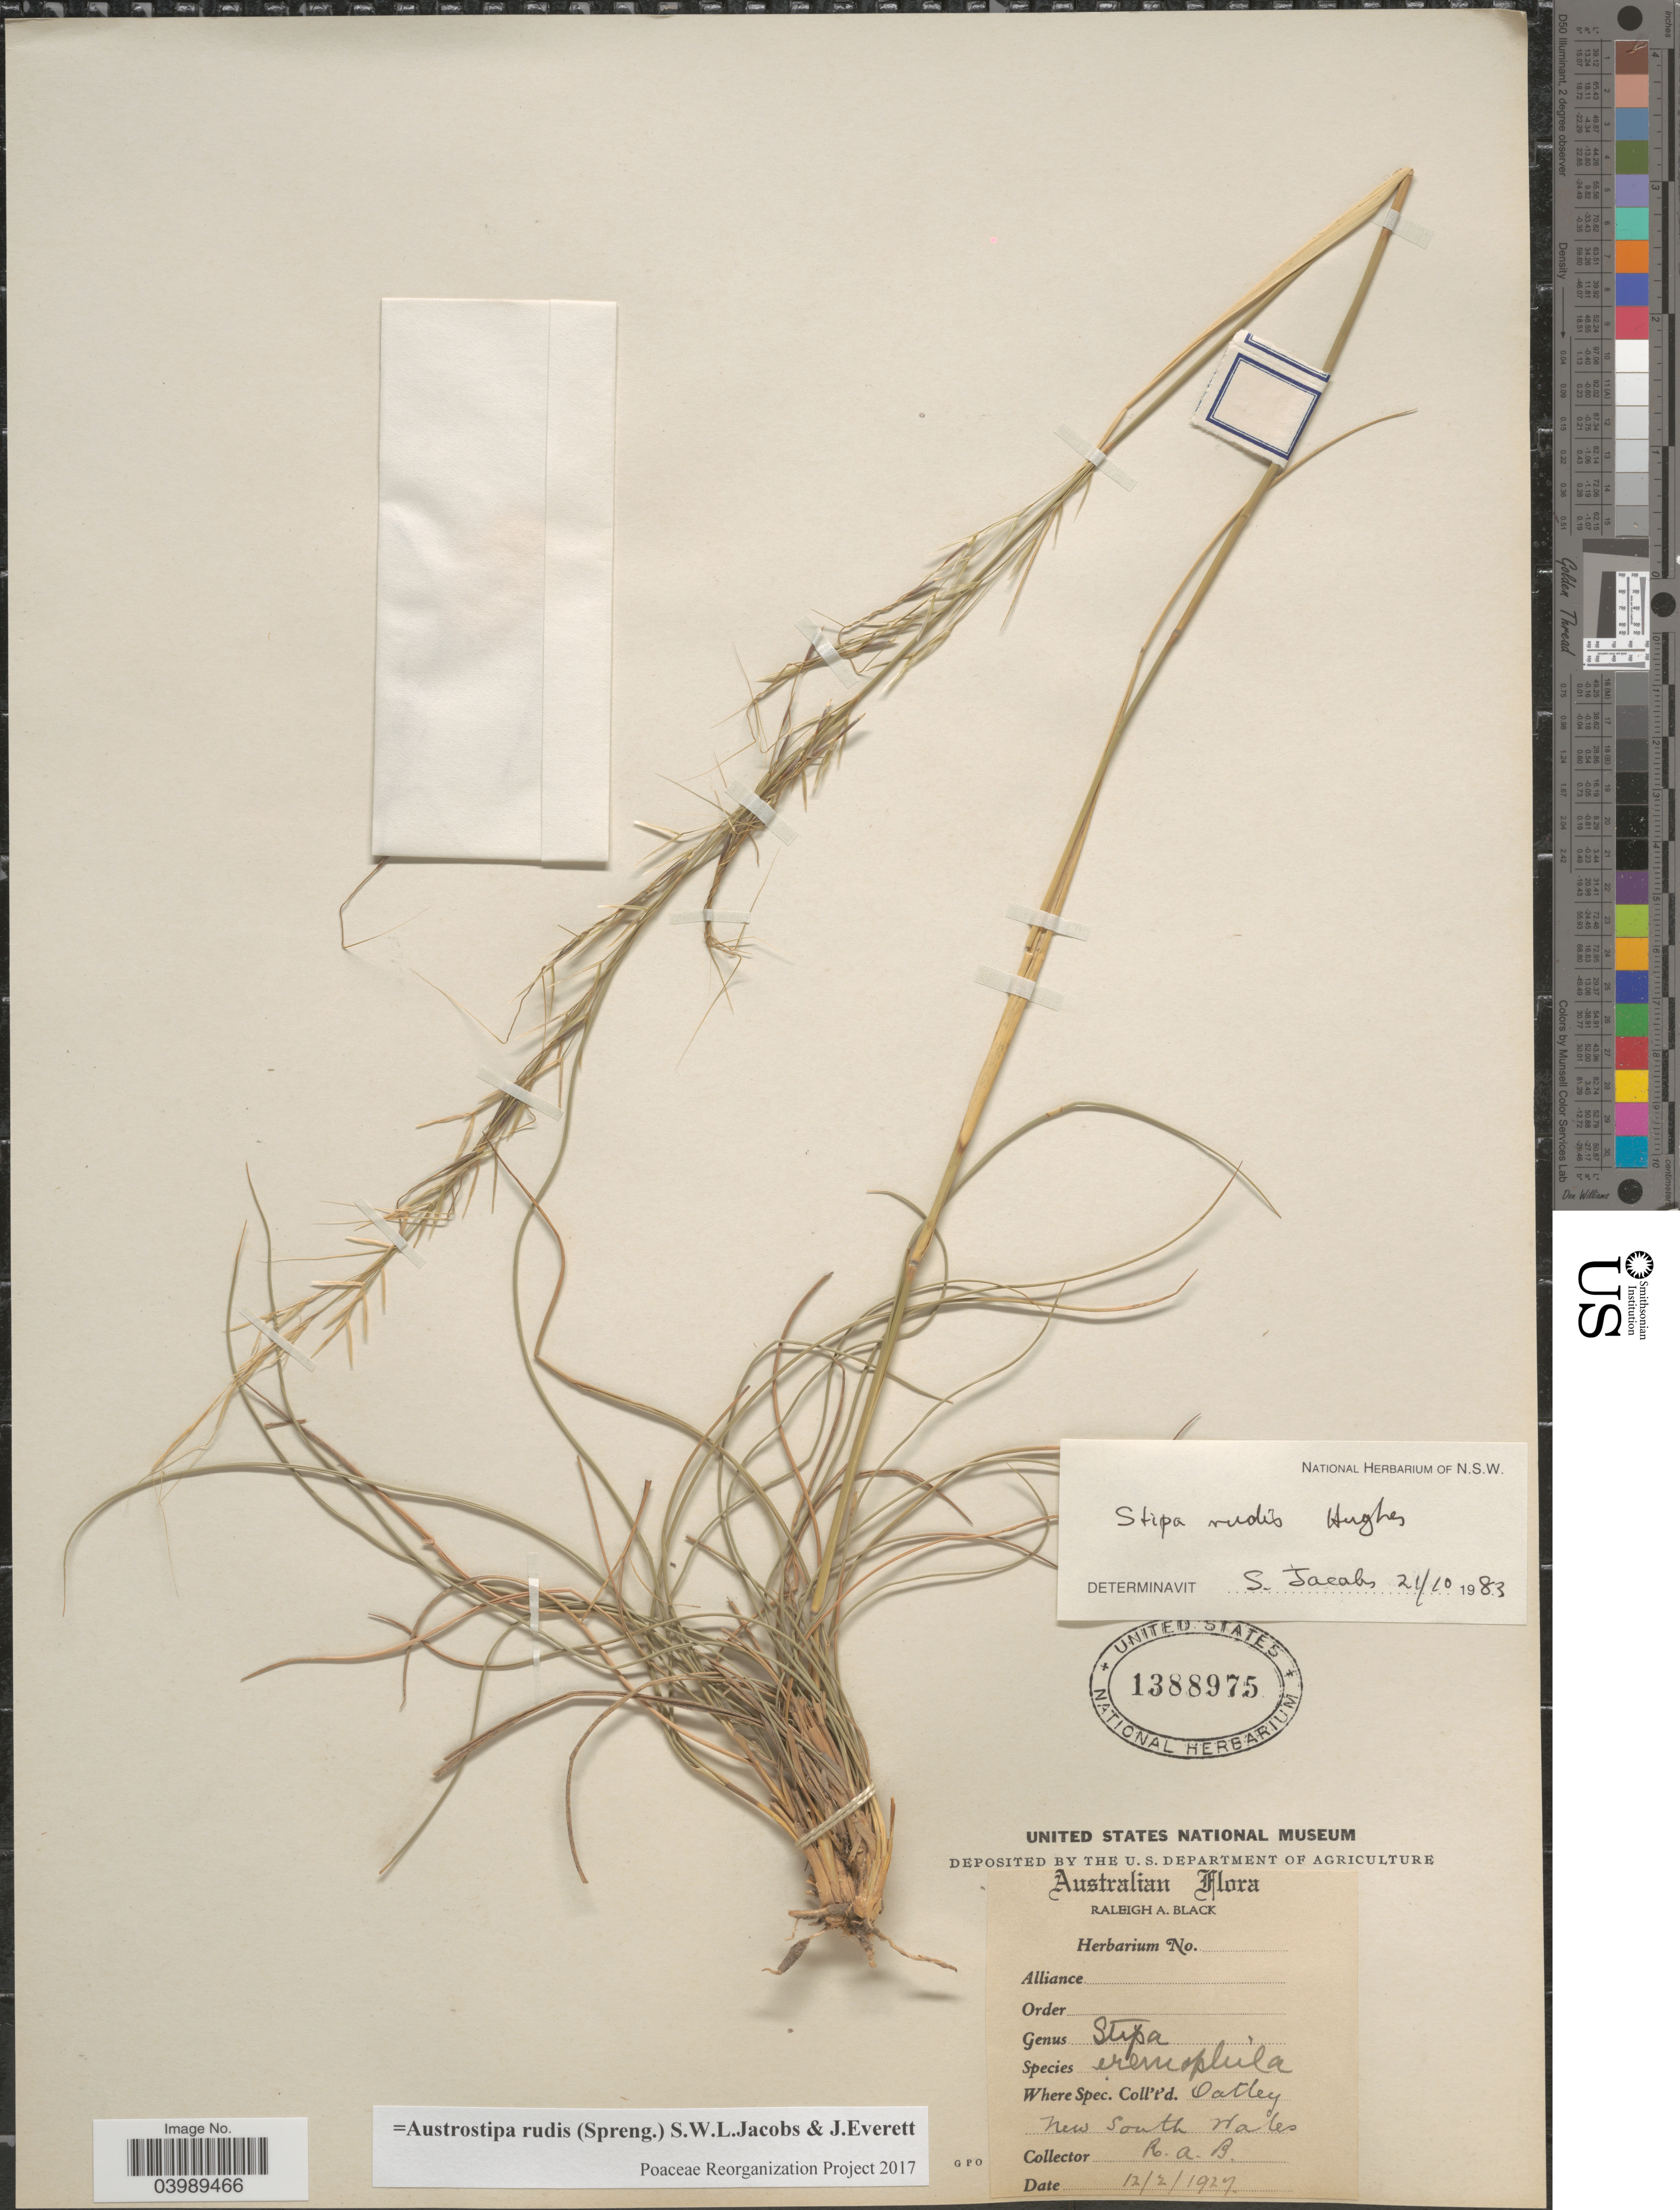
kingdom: Plantae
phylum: Tracheophyta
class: Liliopsida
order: Poales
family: Poaceae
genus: Austrostipa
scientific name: Austrostipa rudis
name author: (Spreng.) S.W.L. Jacobs & J. Everett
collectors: R. A. Black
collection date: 1927-02-12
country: Australia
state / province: New South Wales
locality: Oatley.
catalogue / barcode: US 1388975